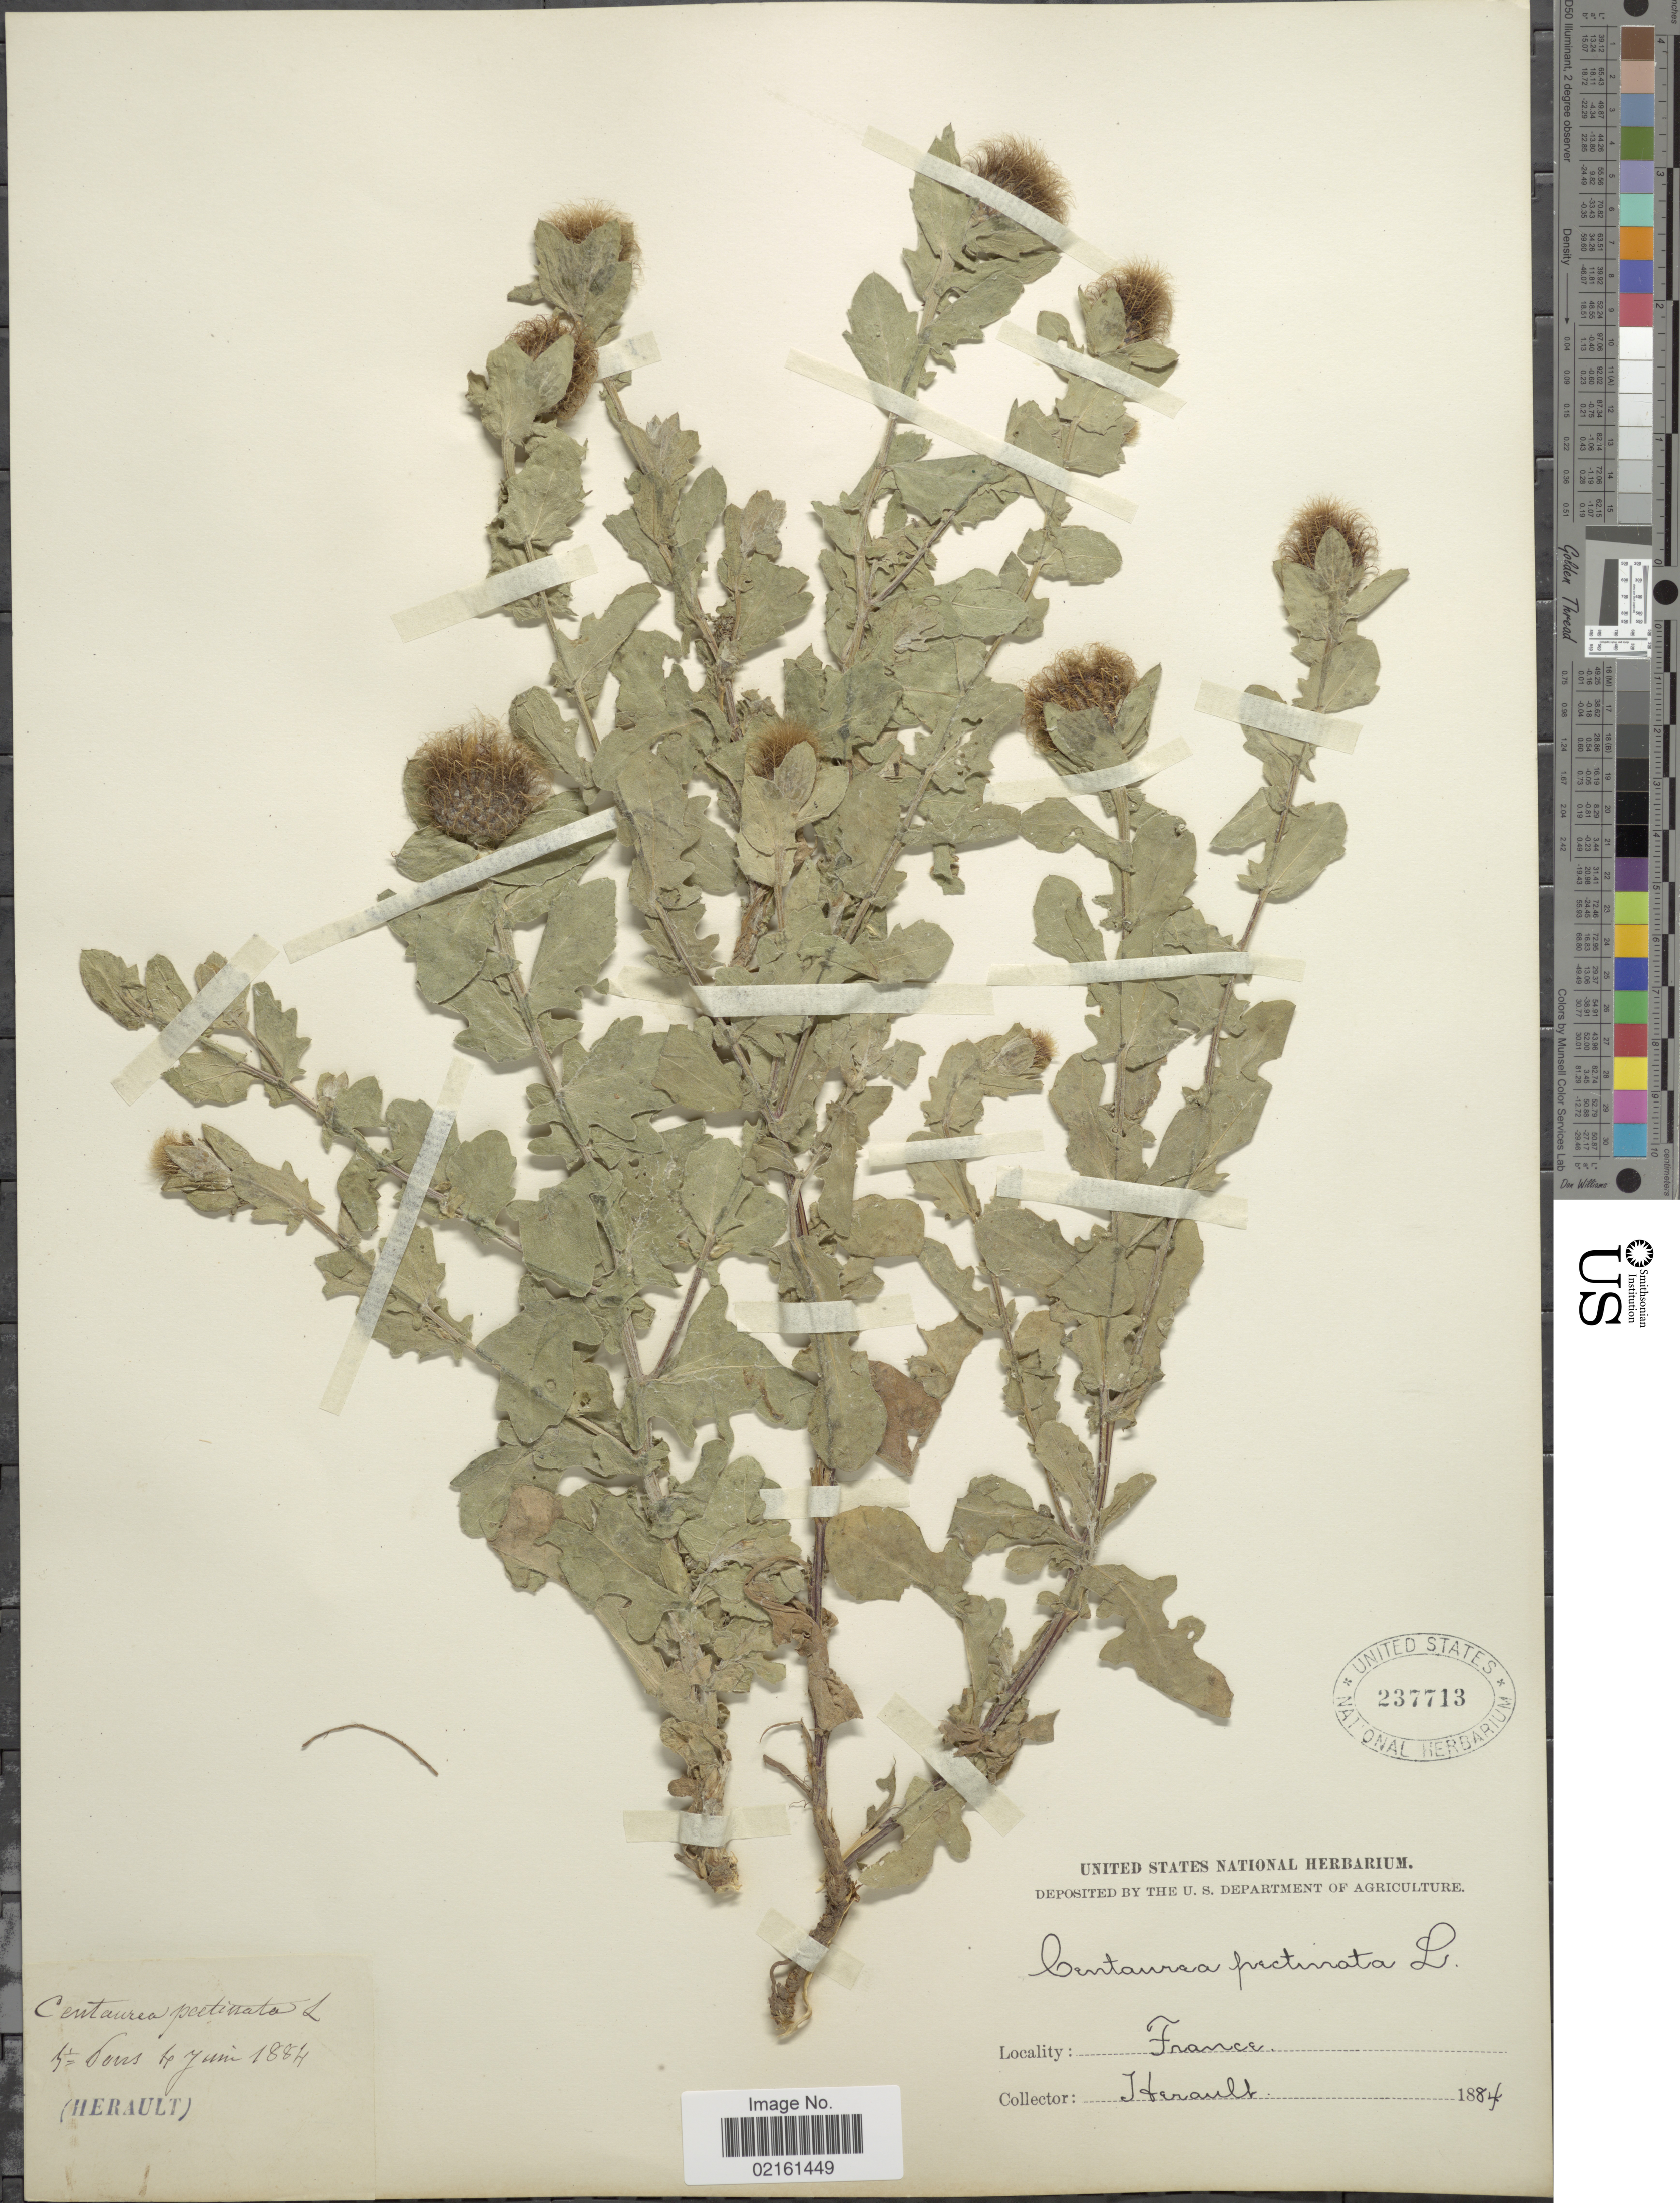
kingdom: Plantae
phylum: Tracheophyta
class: Magnoliopsida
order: Asterales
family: Asteraceae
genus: Centaurea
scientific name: Centaurea pectinata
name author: L.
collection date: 1884-06-04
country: France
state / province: Occitanie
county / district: Hérault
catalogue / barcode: US 237713